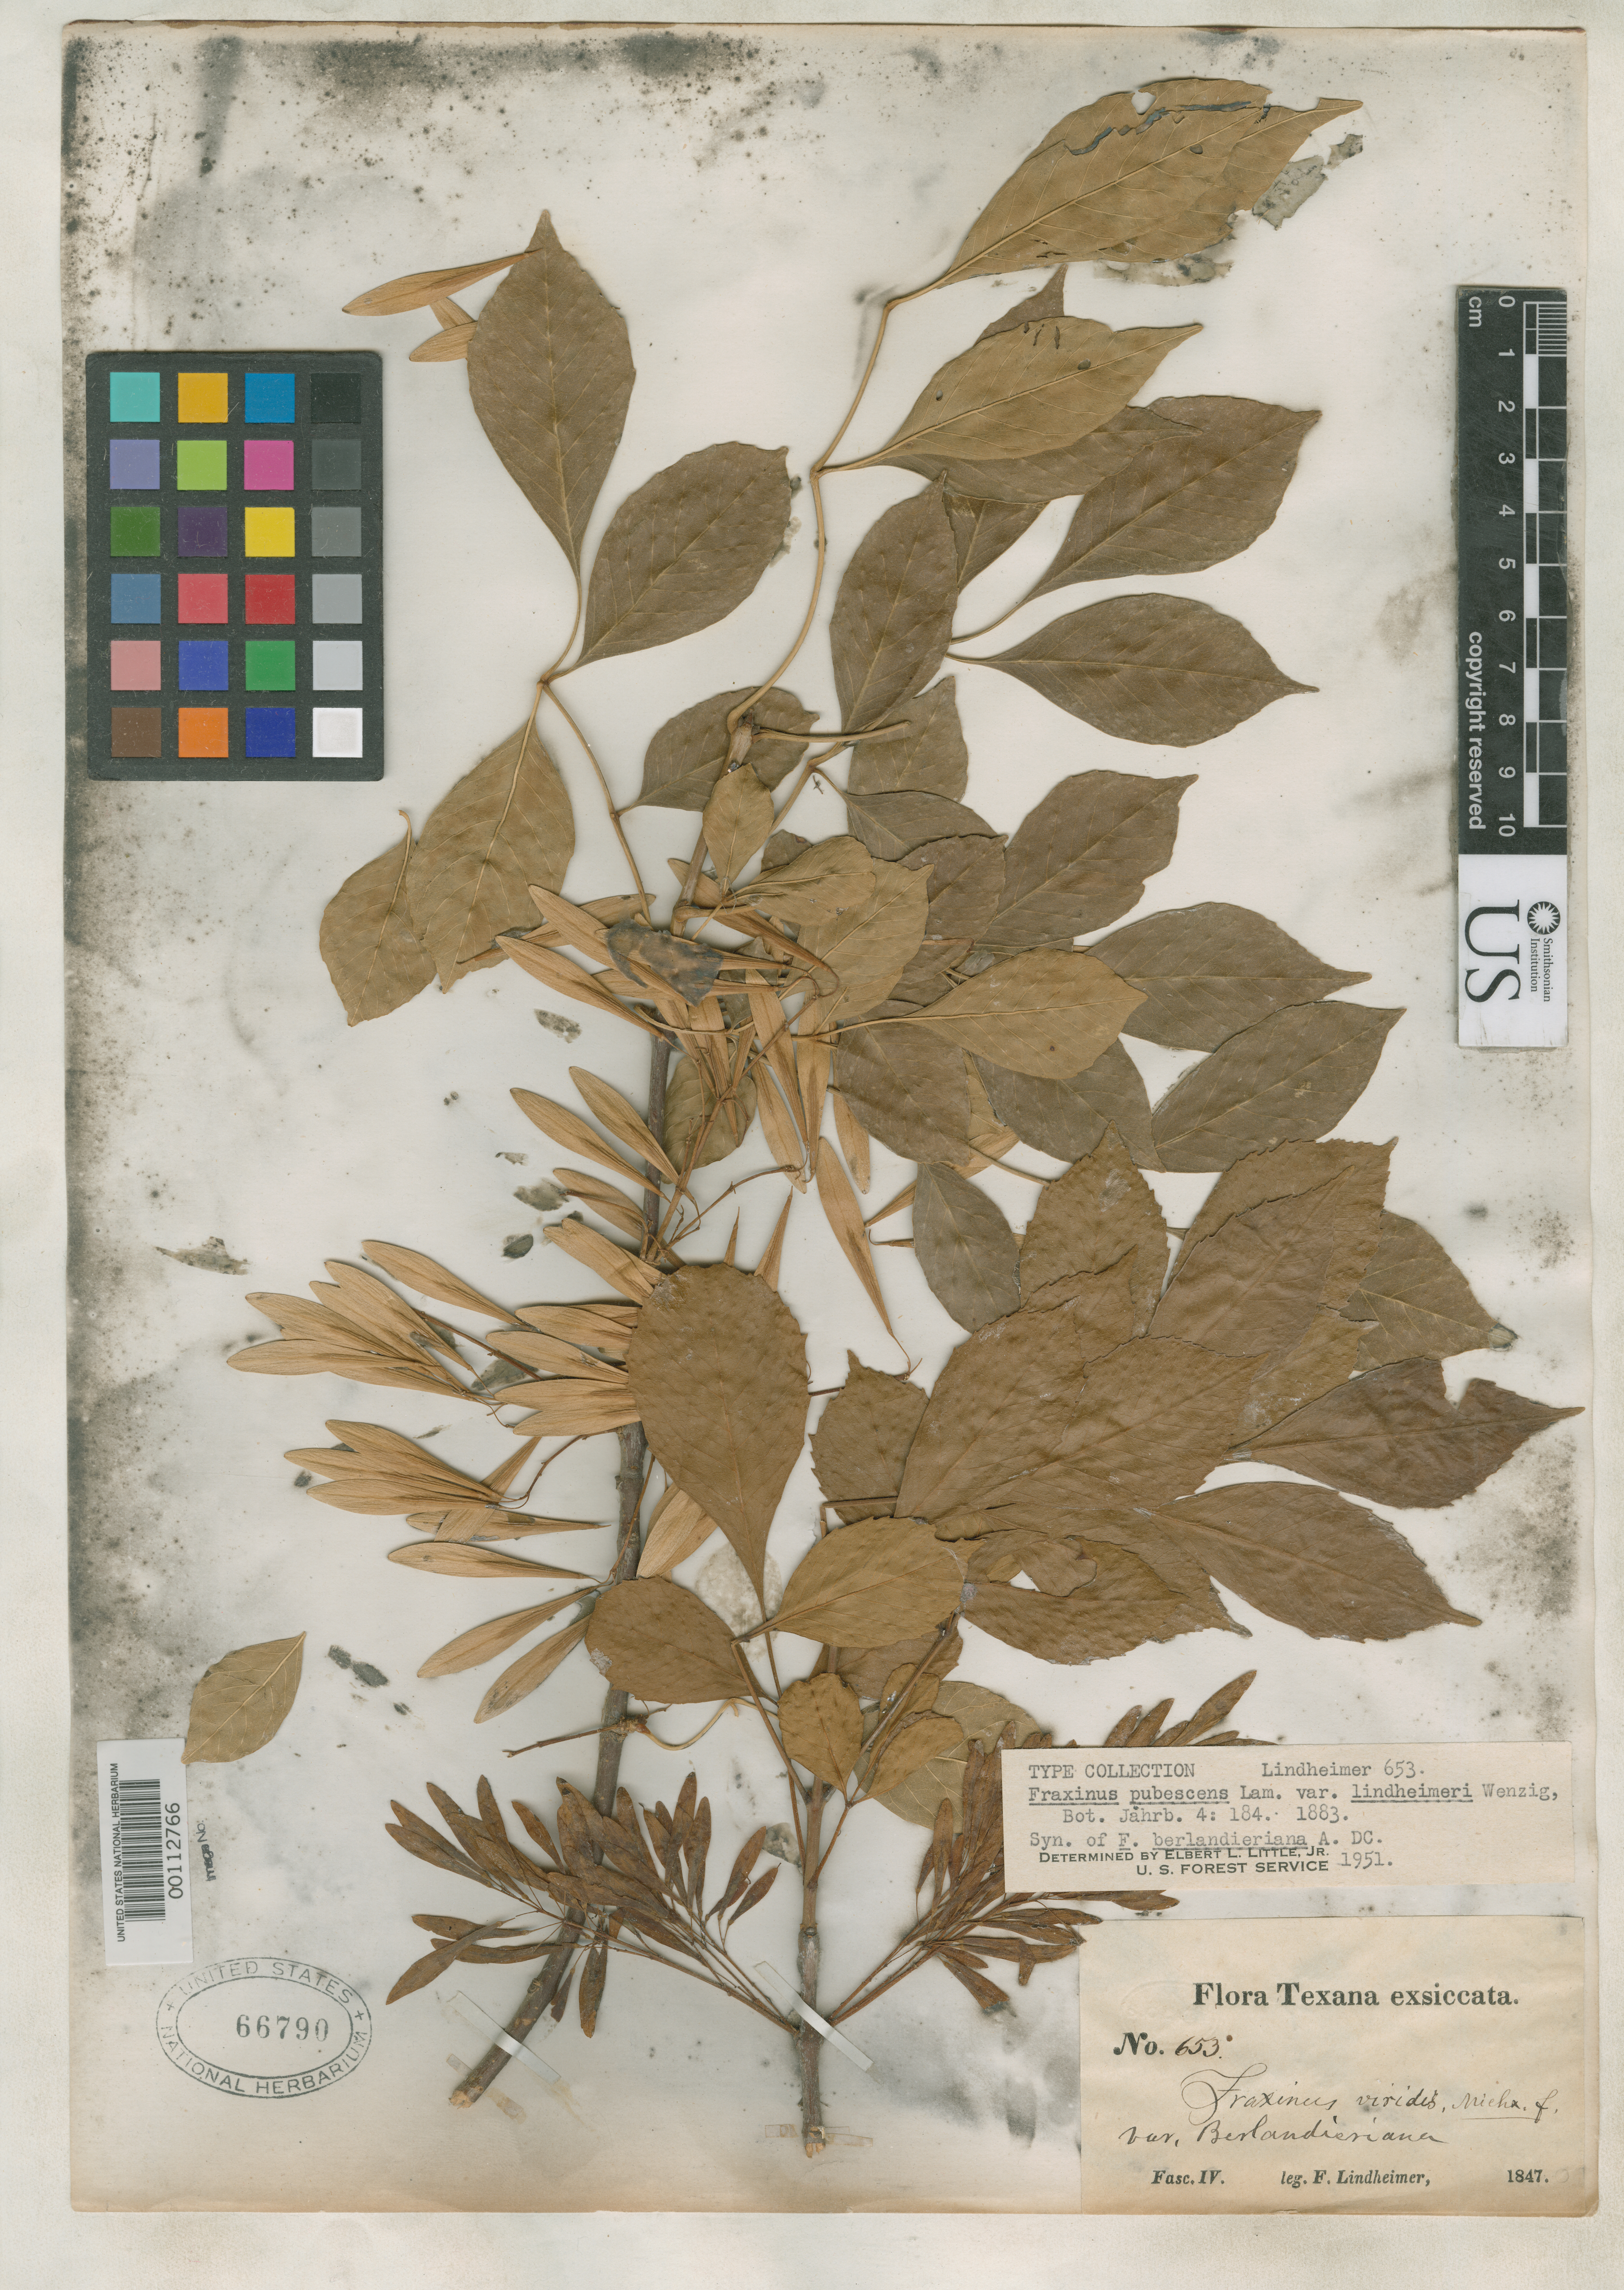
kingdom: Plantae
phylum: Tracheophyta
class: Magnoliopsida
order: Lamiales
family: Oleaceae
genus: Fraxinus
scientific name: Fraxinus pubescens var. lindheimeri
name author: Wenz.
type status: Type Fragment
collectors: F. J. Lindheimer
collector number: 653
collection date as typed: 1847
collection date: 1847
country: United States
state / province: Texas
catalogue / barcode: US 66790